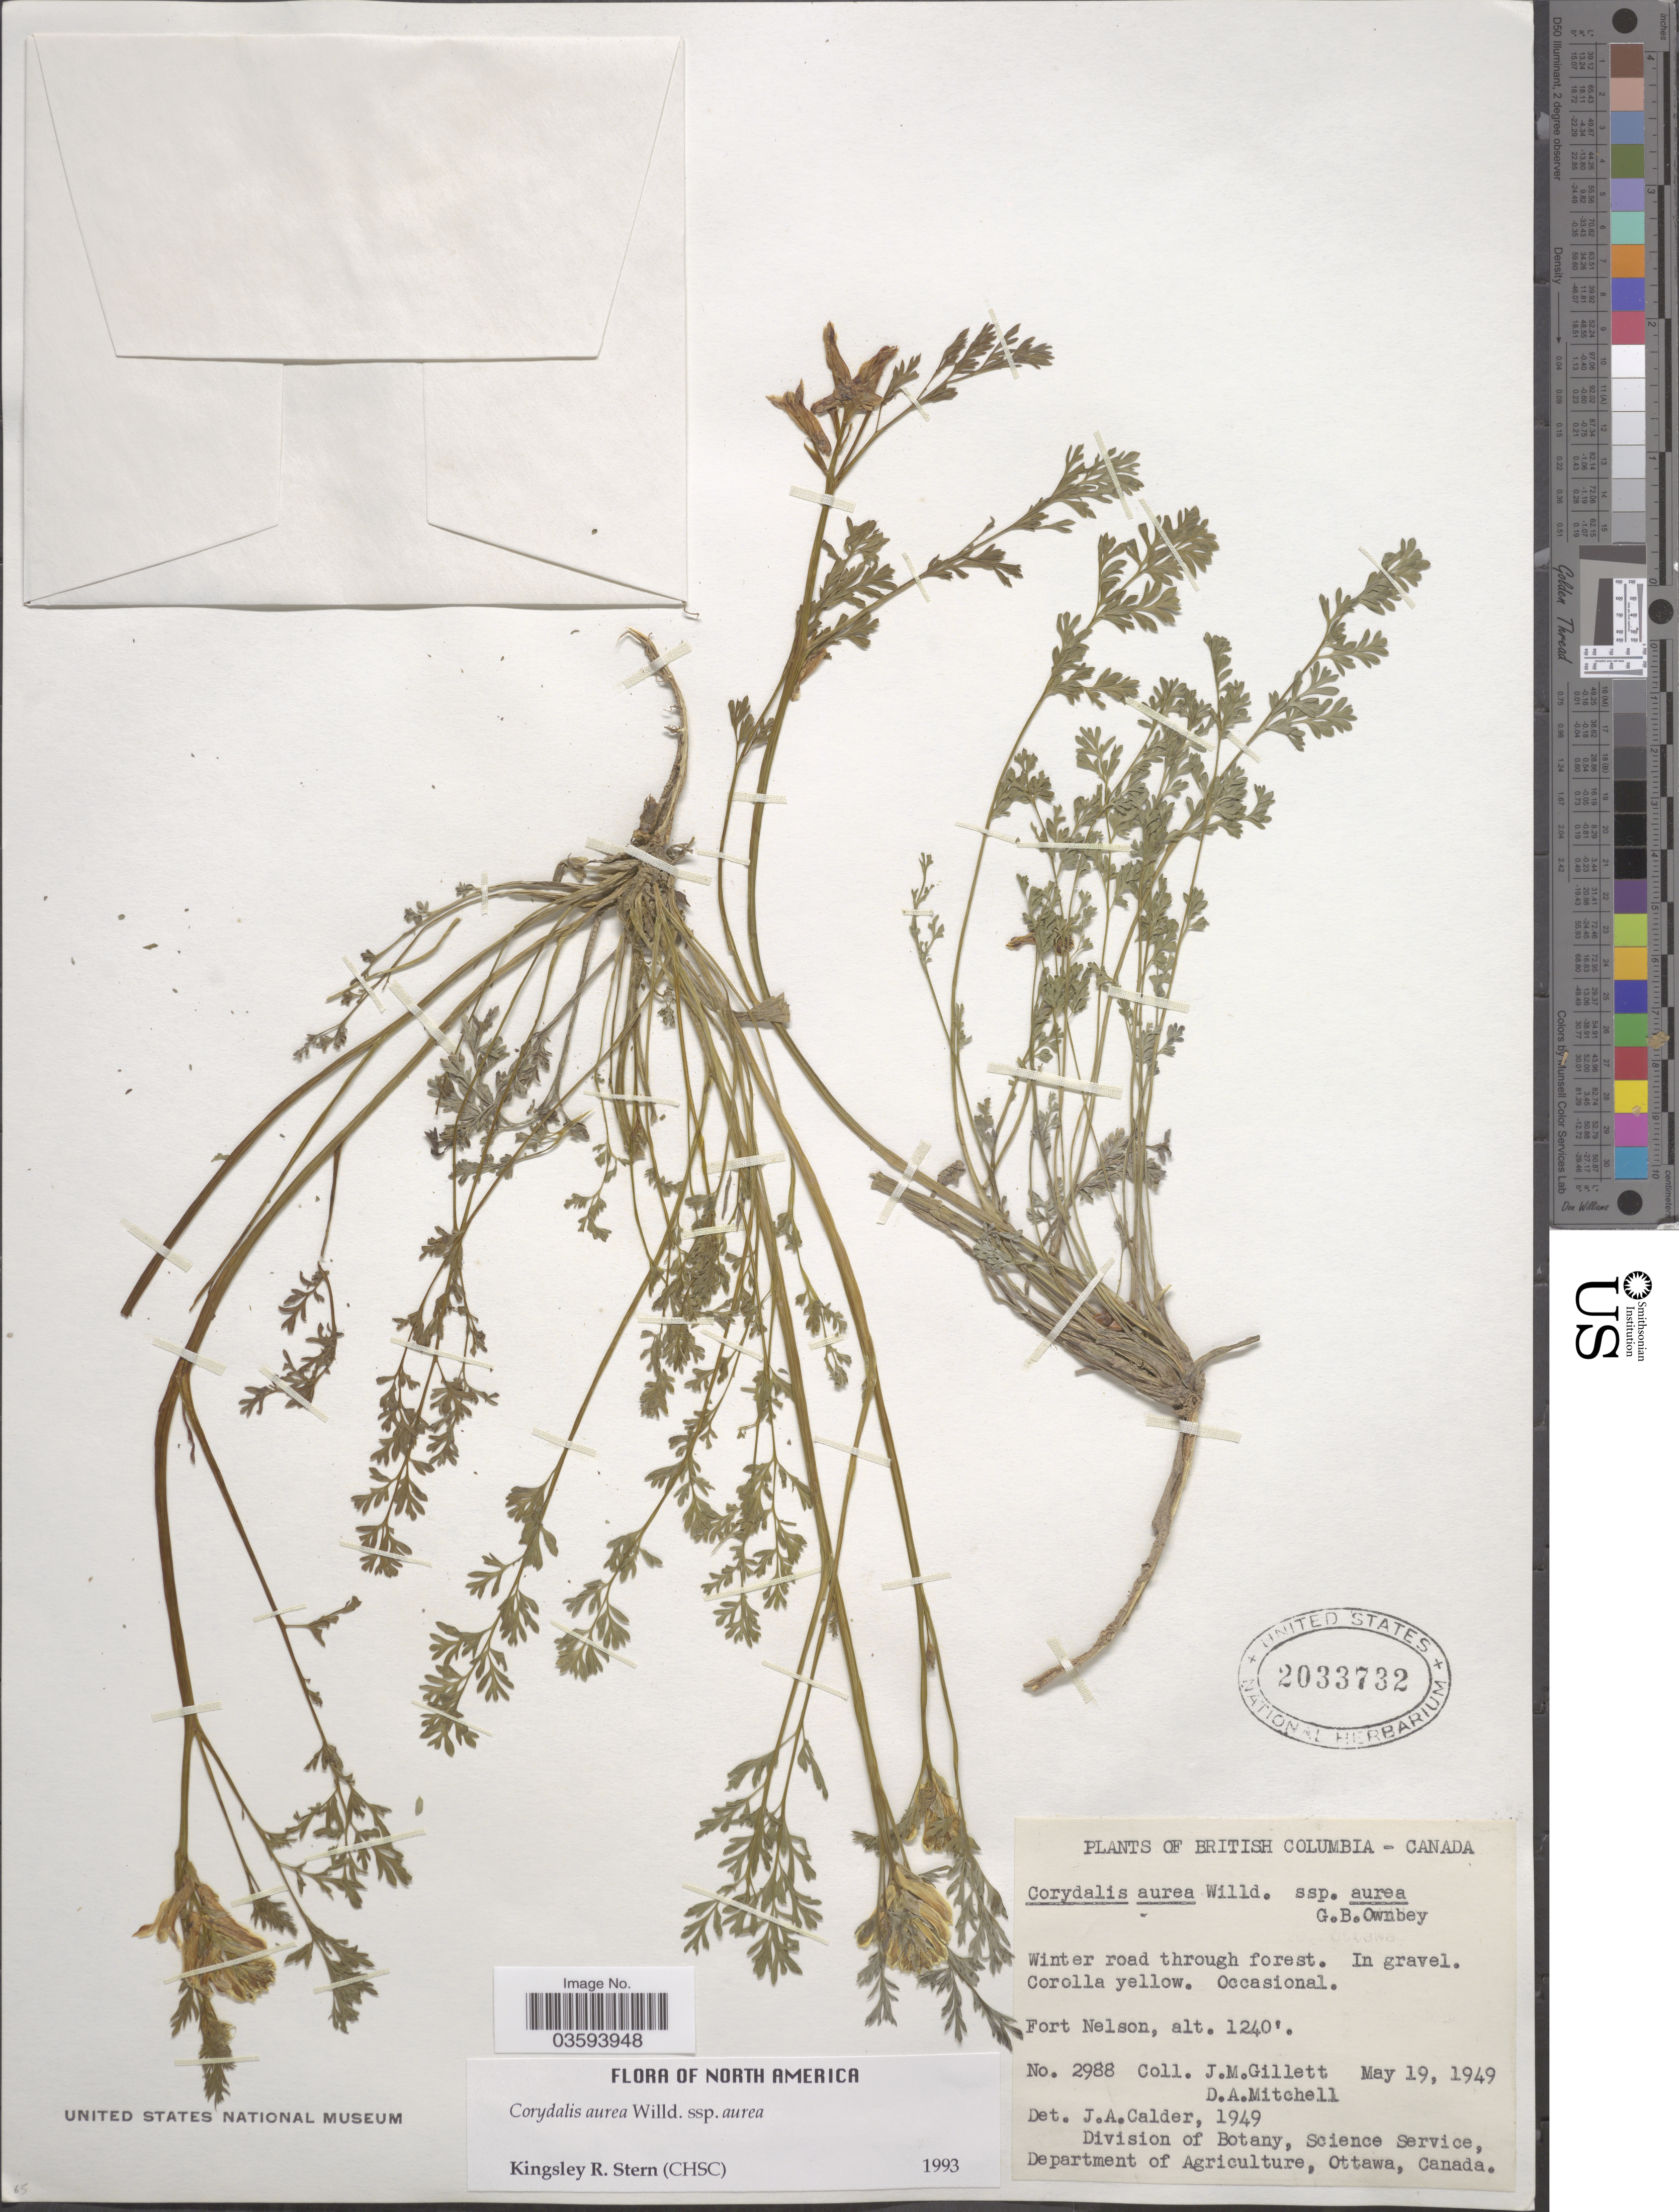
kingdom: Plantae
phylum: Tracheophyta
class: Magnoliopsida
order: Ranunculales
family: Papaveraceae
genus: Corydalis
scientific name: Corydalis aurea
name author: Willd.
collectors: J. M. Gillett & D. Mitchell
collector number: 2988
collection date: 1949-05-19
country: Canada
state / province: British Columbia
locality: Fort Nelson.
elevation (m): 378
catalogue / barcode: US 2033732